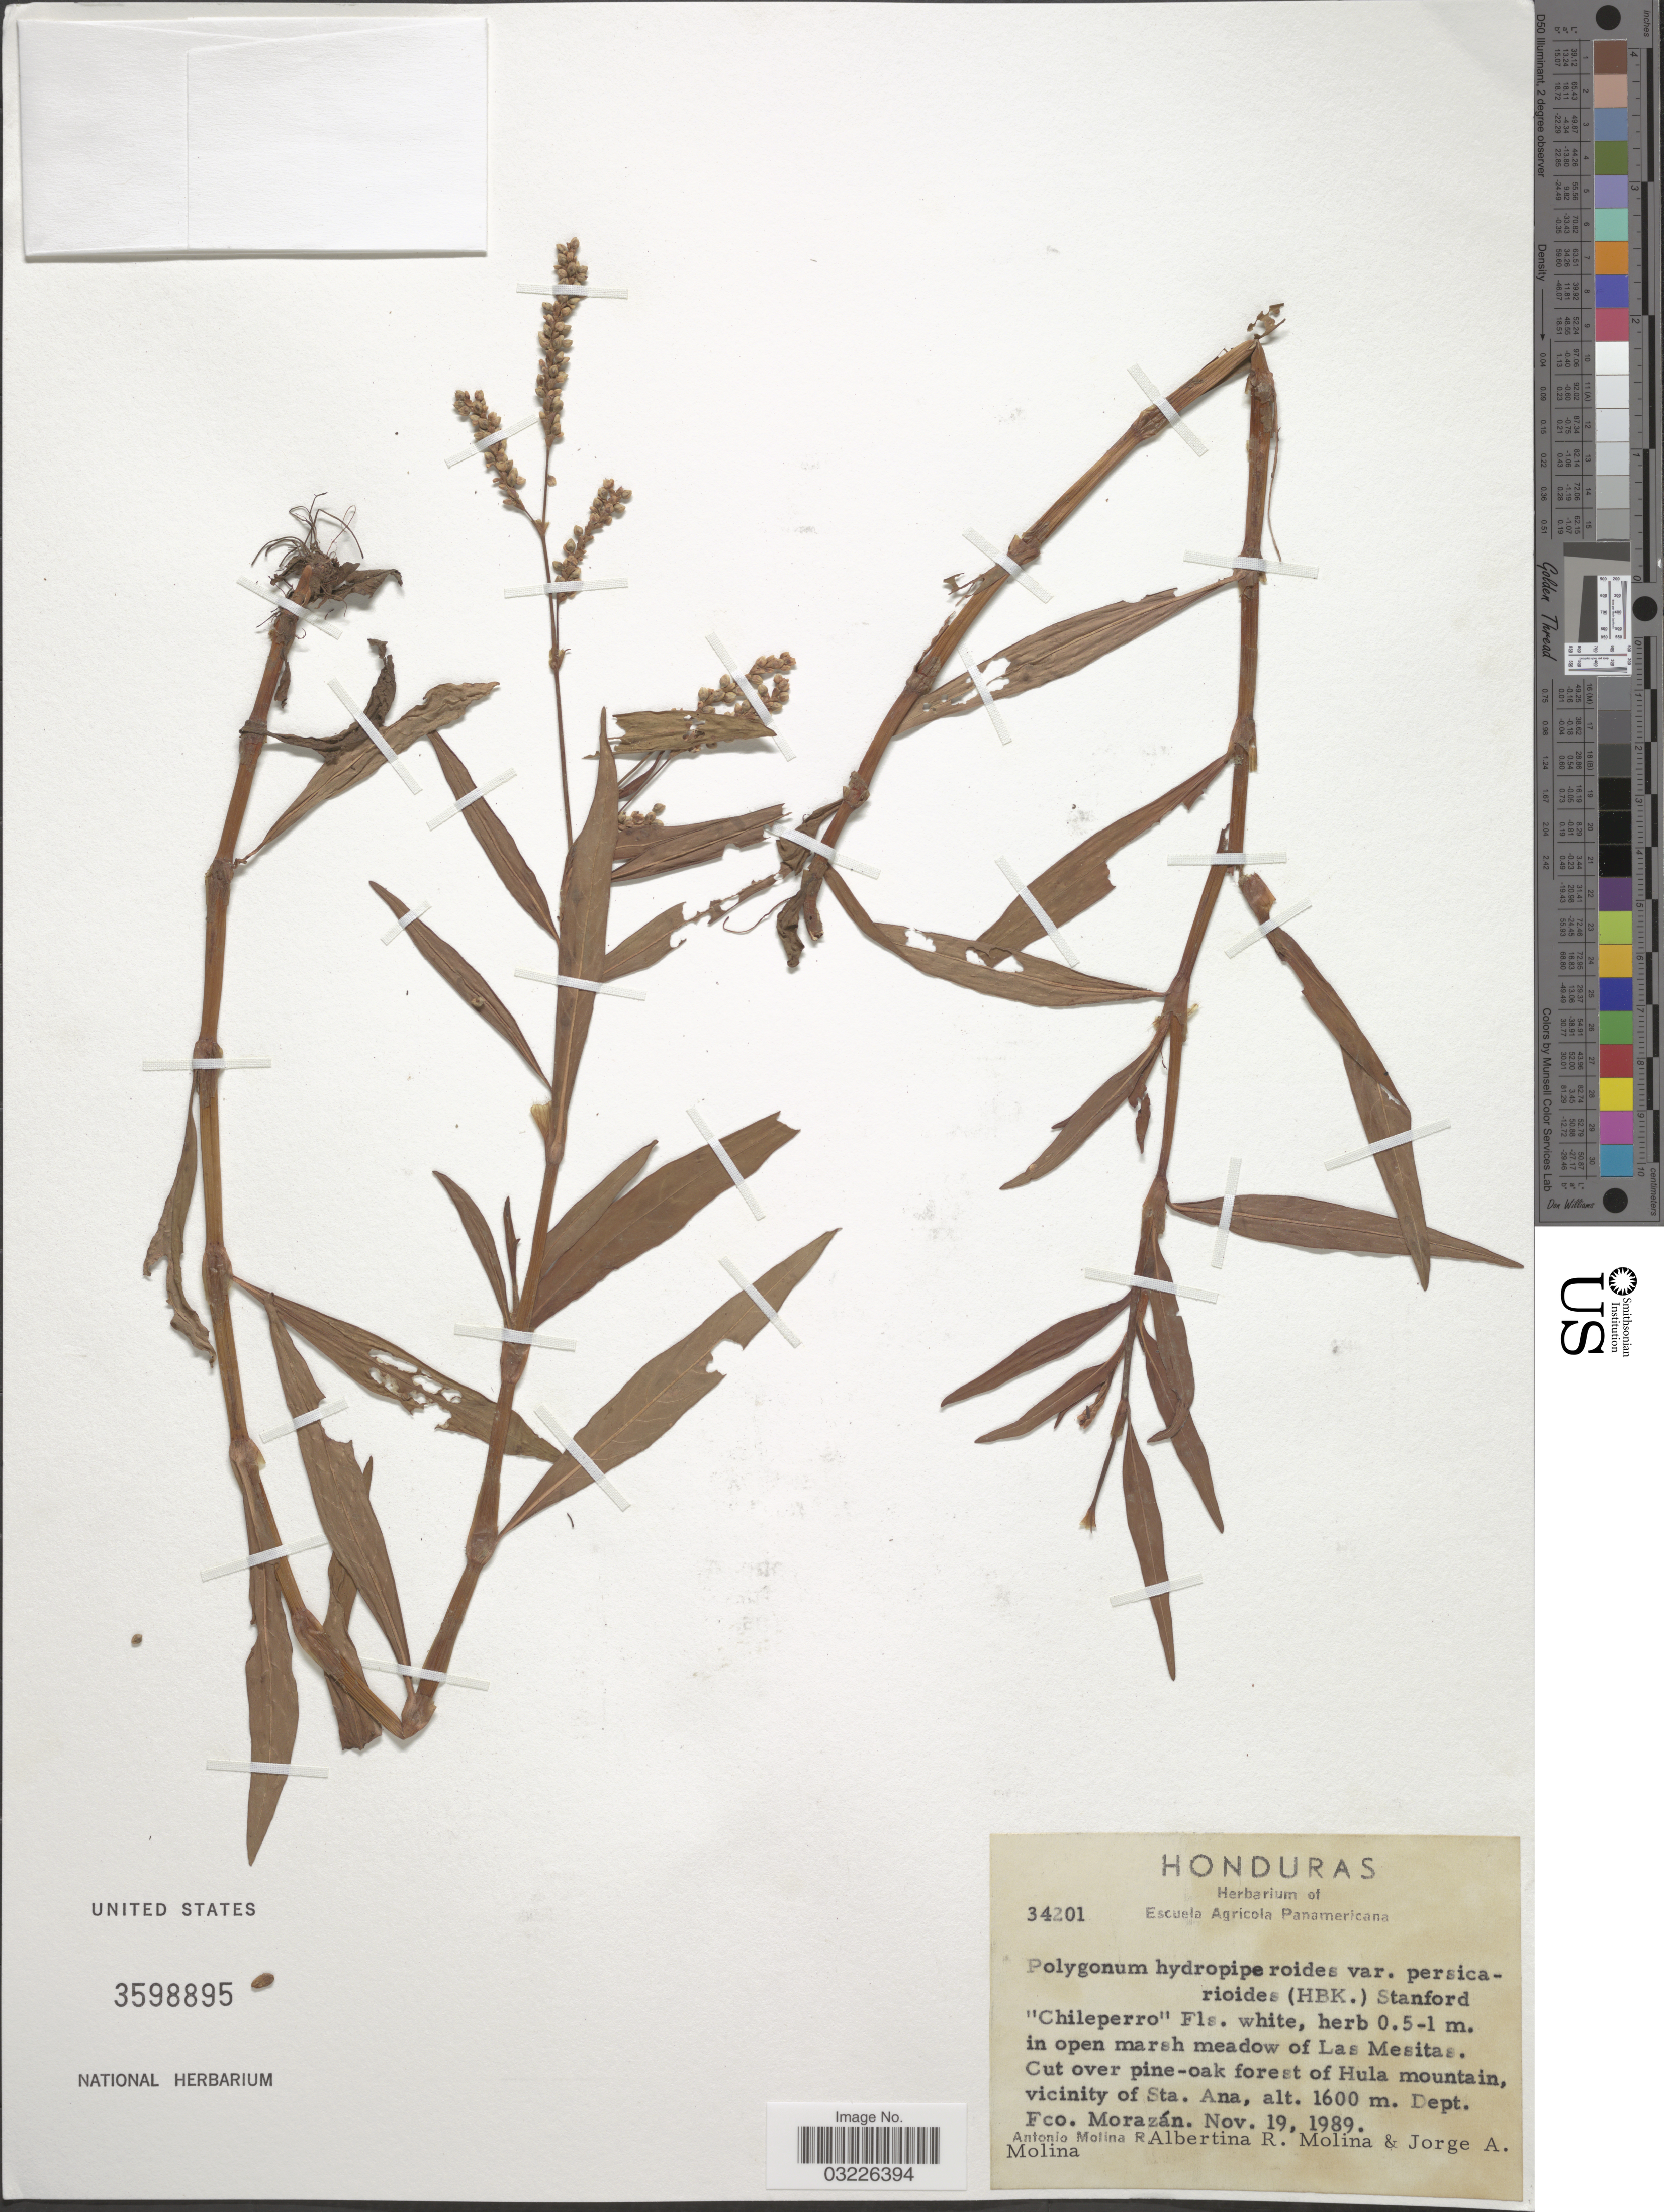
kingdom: Plantae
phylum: Tracheophyta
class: Magnoliopsida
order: Caryophyllales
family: Polygonaceae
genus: Polygonum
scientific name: Polygonum hydropiperoides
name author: Michx.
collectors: A. Molina R., A. R. Molina & J. A. Molina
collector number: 34201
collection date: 1989-11-19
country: Honduras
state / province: Fco. Morazán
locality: In open marsh meadow of Las Mesitas. Cut over pine-oak forest of Hula mountain, vicinity of Sta. Ana, Dept. Fco. Morazán.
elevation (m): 1600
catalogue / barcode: US 3598895